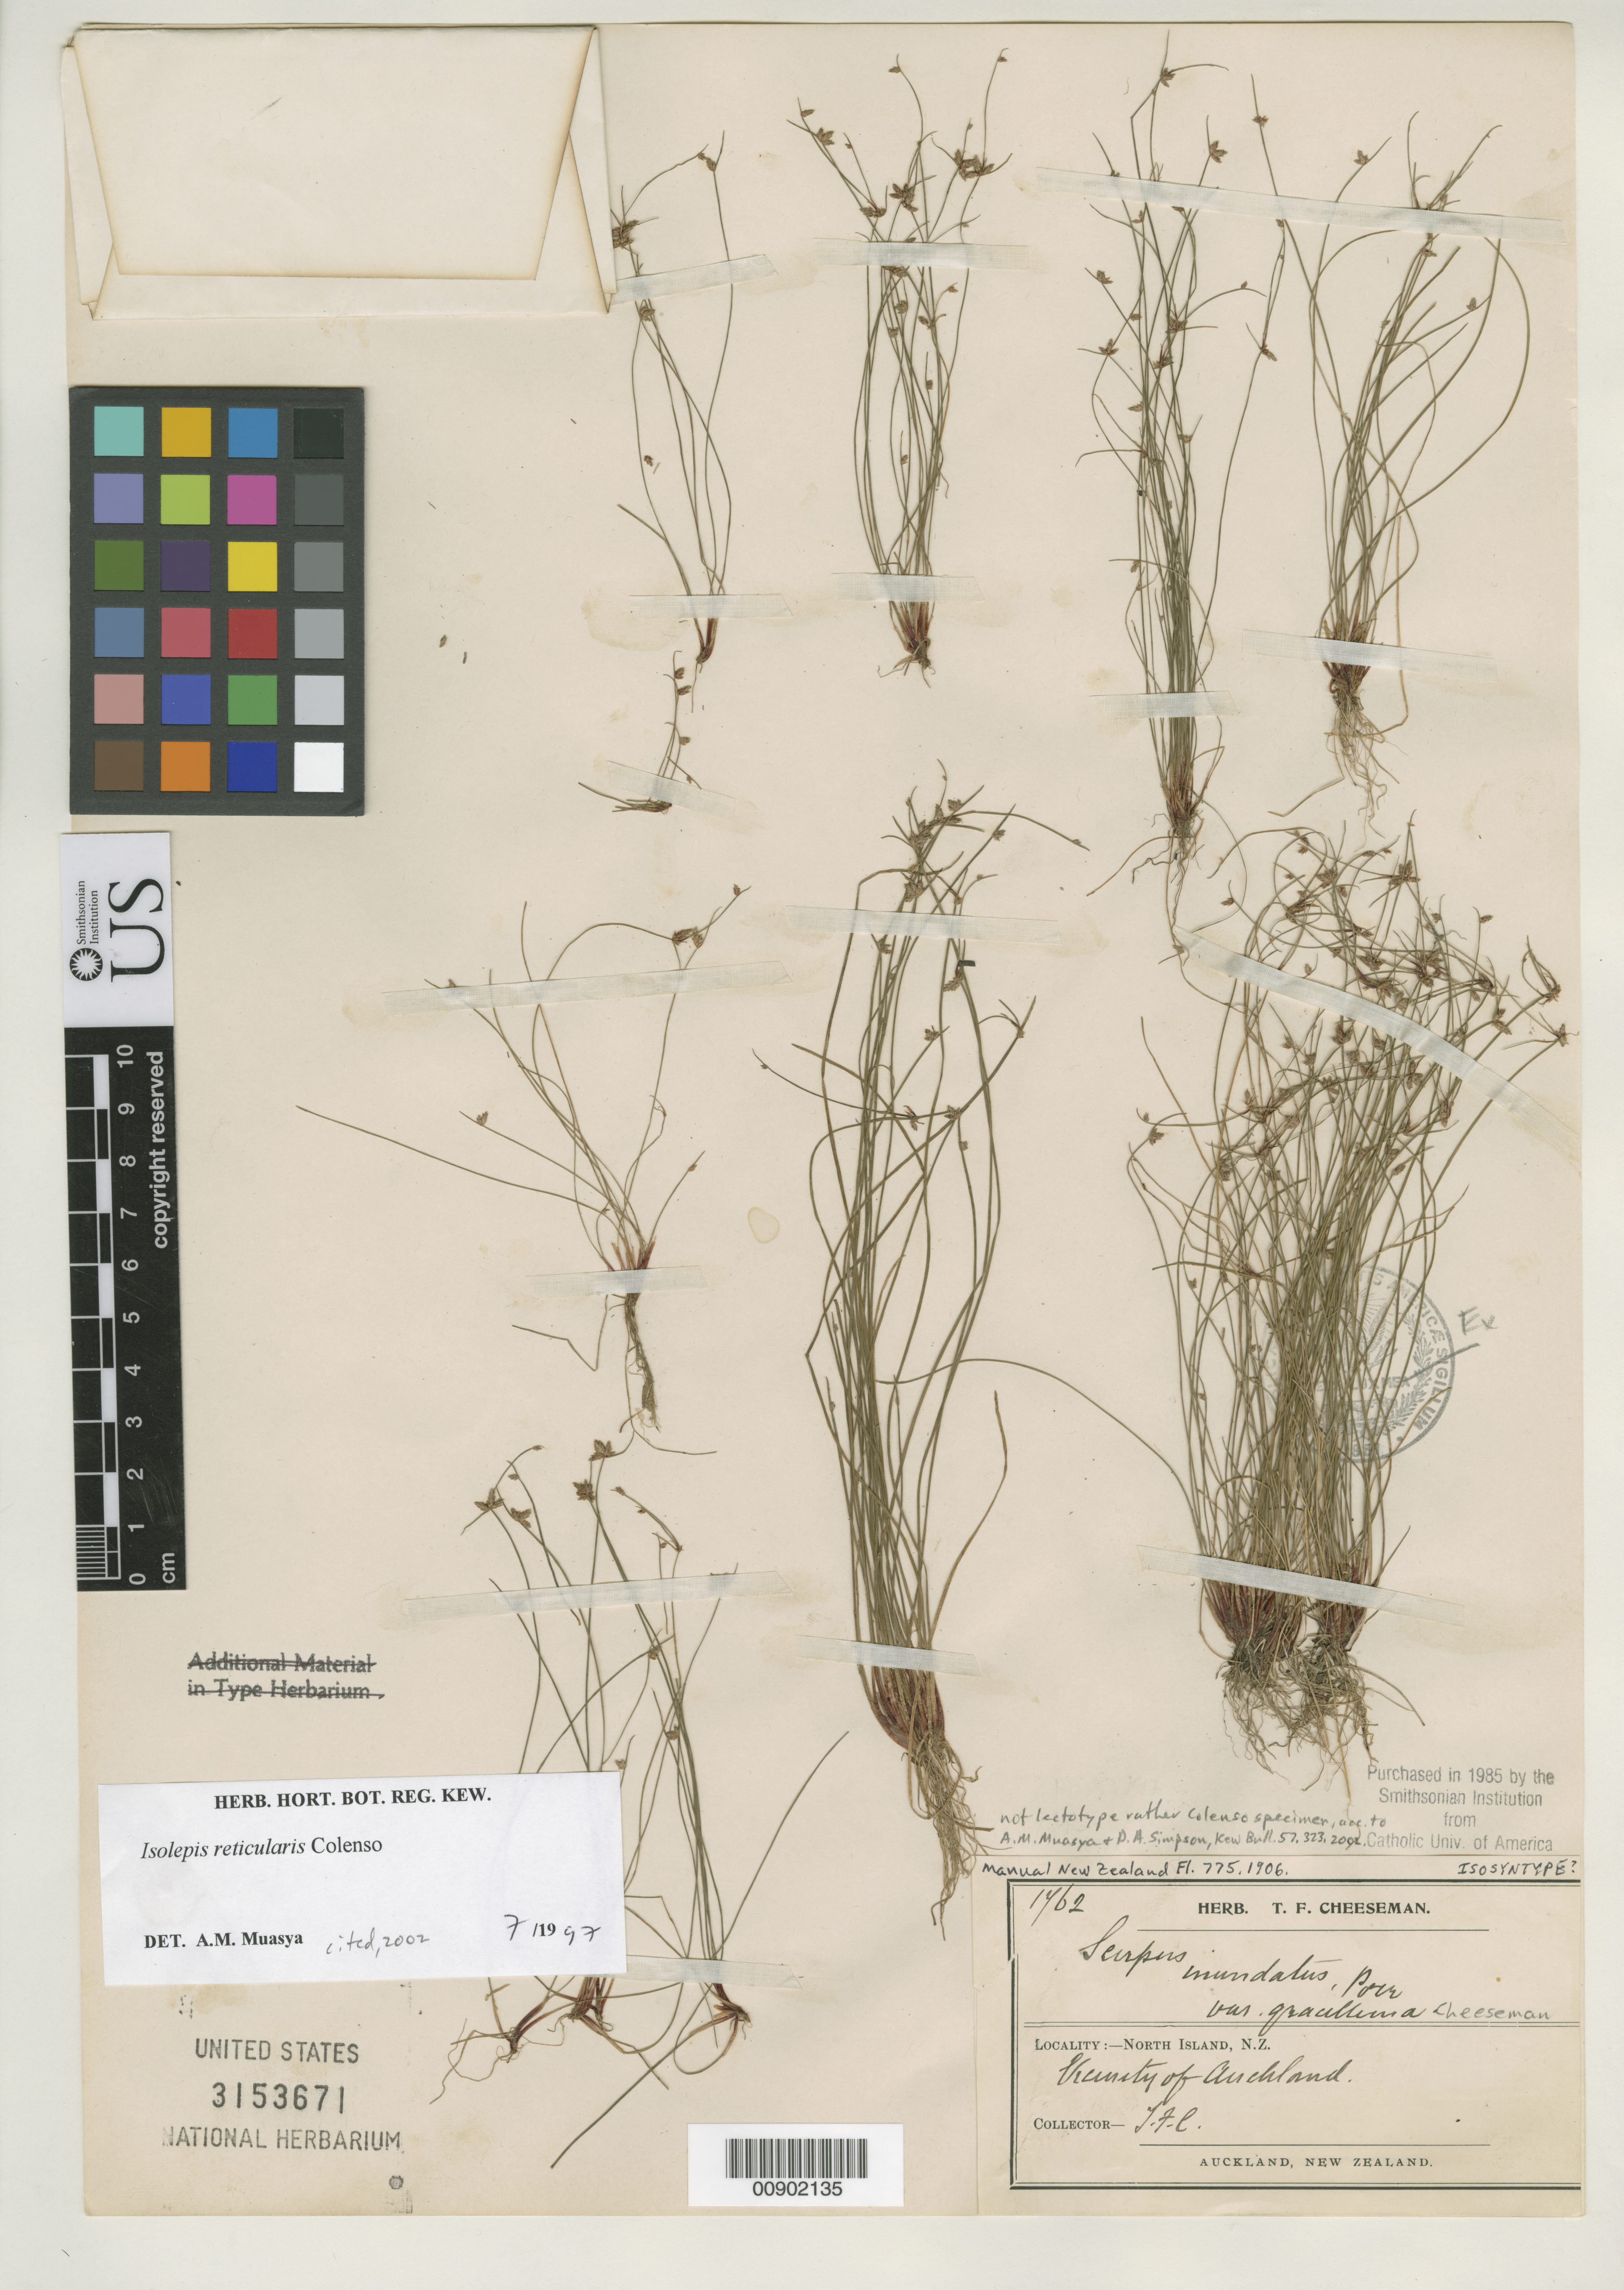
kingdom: Plantae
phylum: Tracheophyta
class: Liliopsida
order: Poales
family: Cyperaceae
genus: Scirpus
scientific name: Scirpus inundatus var. gracillimus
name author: Cheeseman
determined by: Muasya, A. M.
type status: Possible Syntype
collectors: T. F. Cheeseman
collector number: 1462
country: New Zealand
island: North Island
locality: North Island, N.Z. Vicinity of Auckland.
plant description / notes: Lectotype collection is Colenso (s.n.?) as cited by Muasya & Simpson, Kew Bull. 57: 323 (2002).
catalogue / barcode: US 3153671